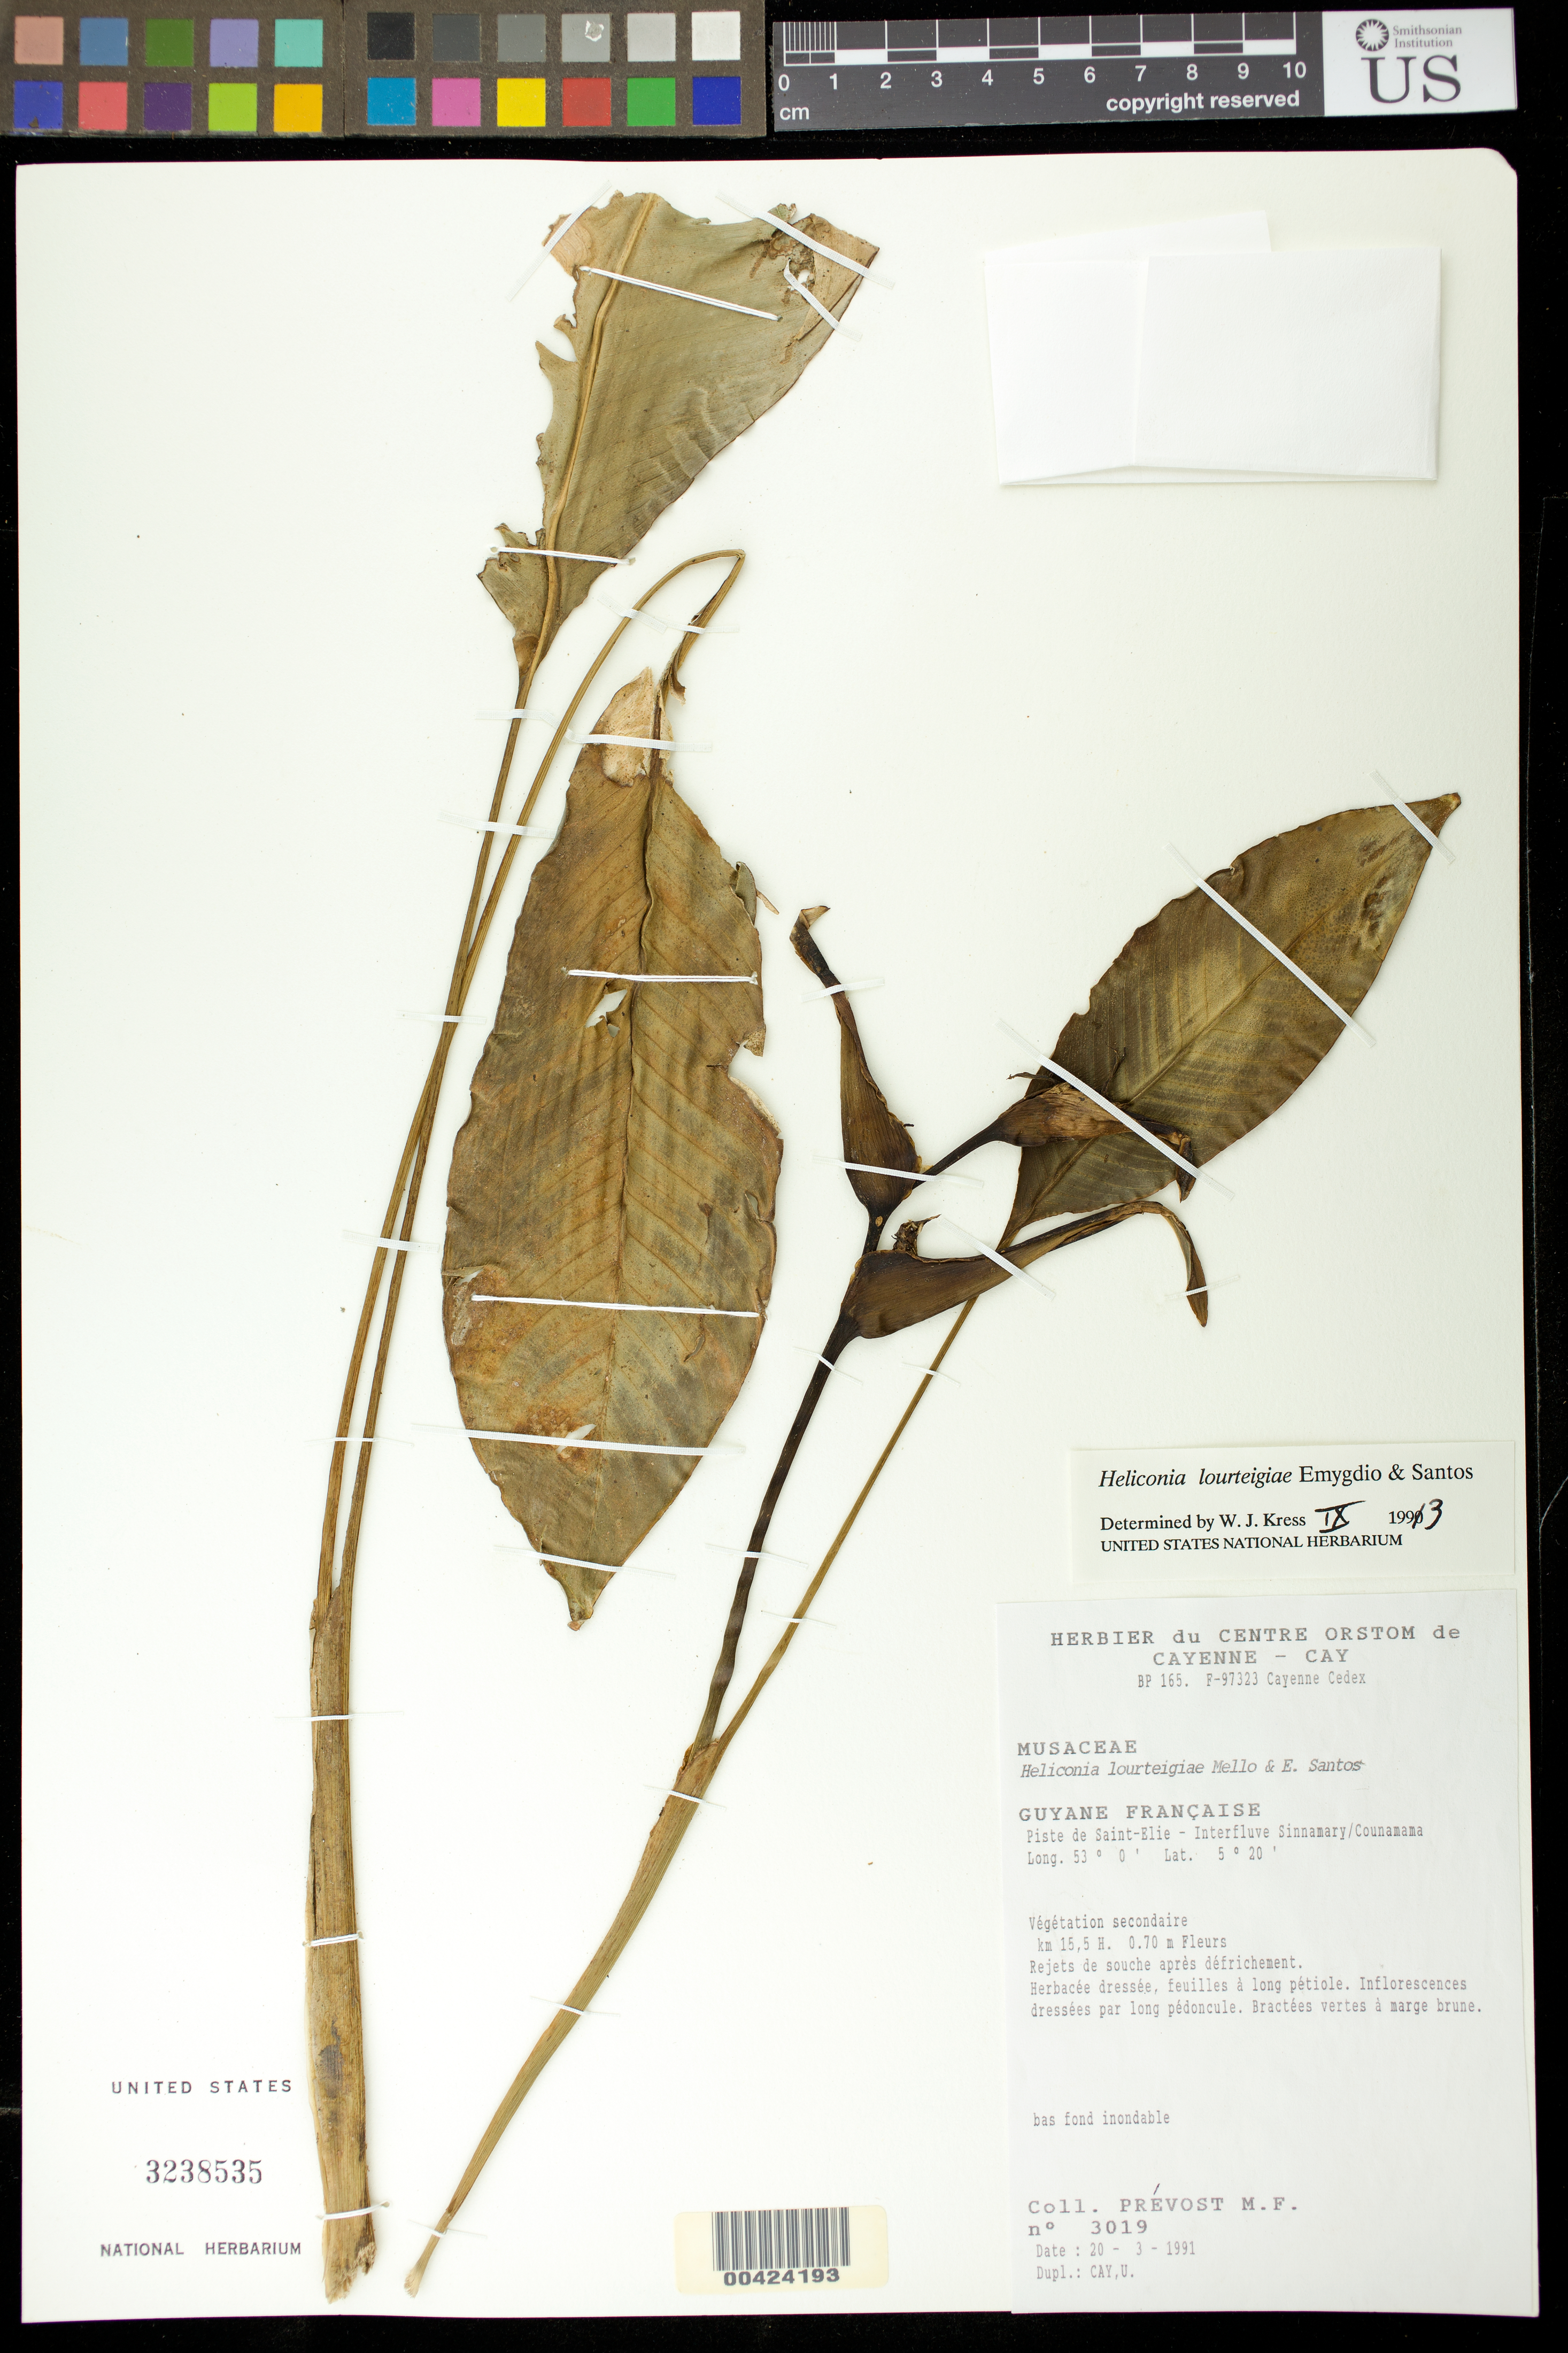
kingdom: Plantae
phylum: Tracheophyta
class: Liliopsida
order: Zingiberales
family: Heliconiaceae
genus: Heliconia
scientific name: Heliconia lourteigiae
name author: Emygdio & E. Santos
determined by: Kress, W. J., (US), Smithsonian Institution - National Museum of Natural History (UNITED STATES)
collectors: M.-F. Prévost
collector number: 3019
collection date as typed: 20 Mar 1991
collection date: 1991-03-20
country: French Guiana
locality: Piste de saint elie - interfluve sinnamary/counamama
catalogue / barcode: US 3238535